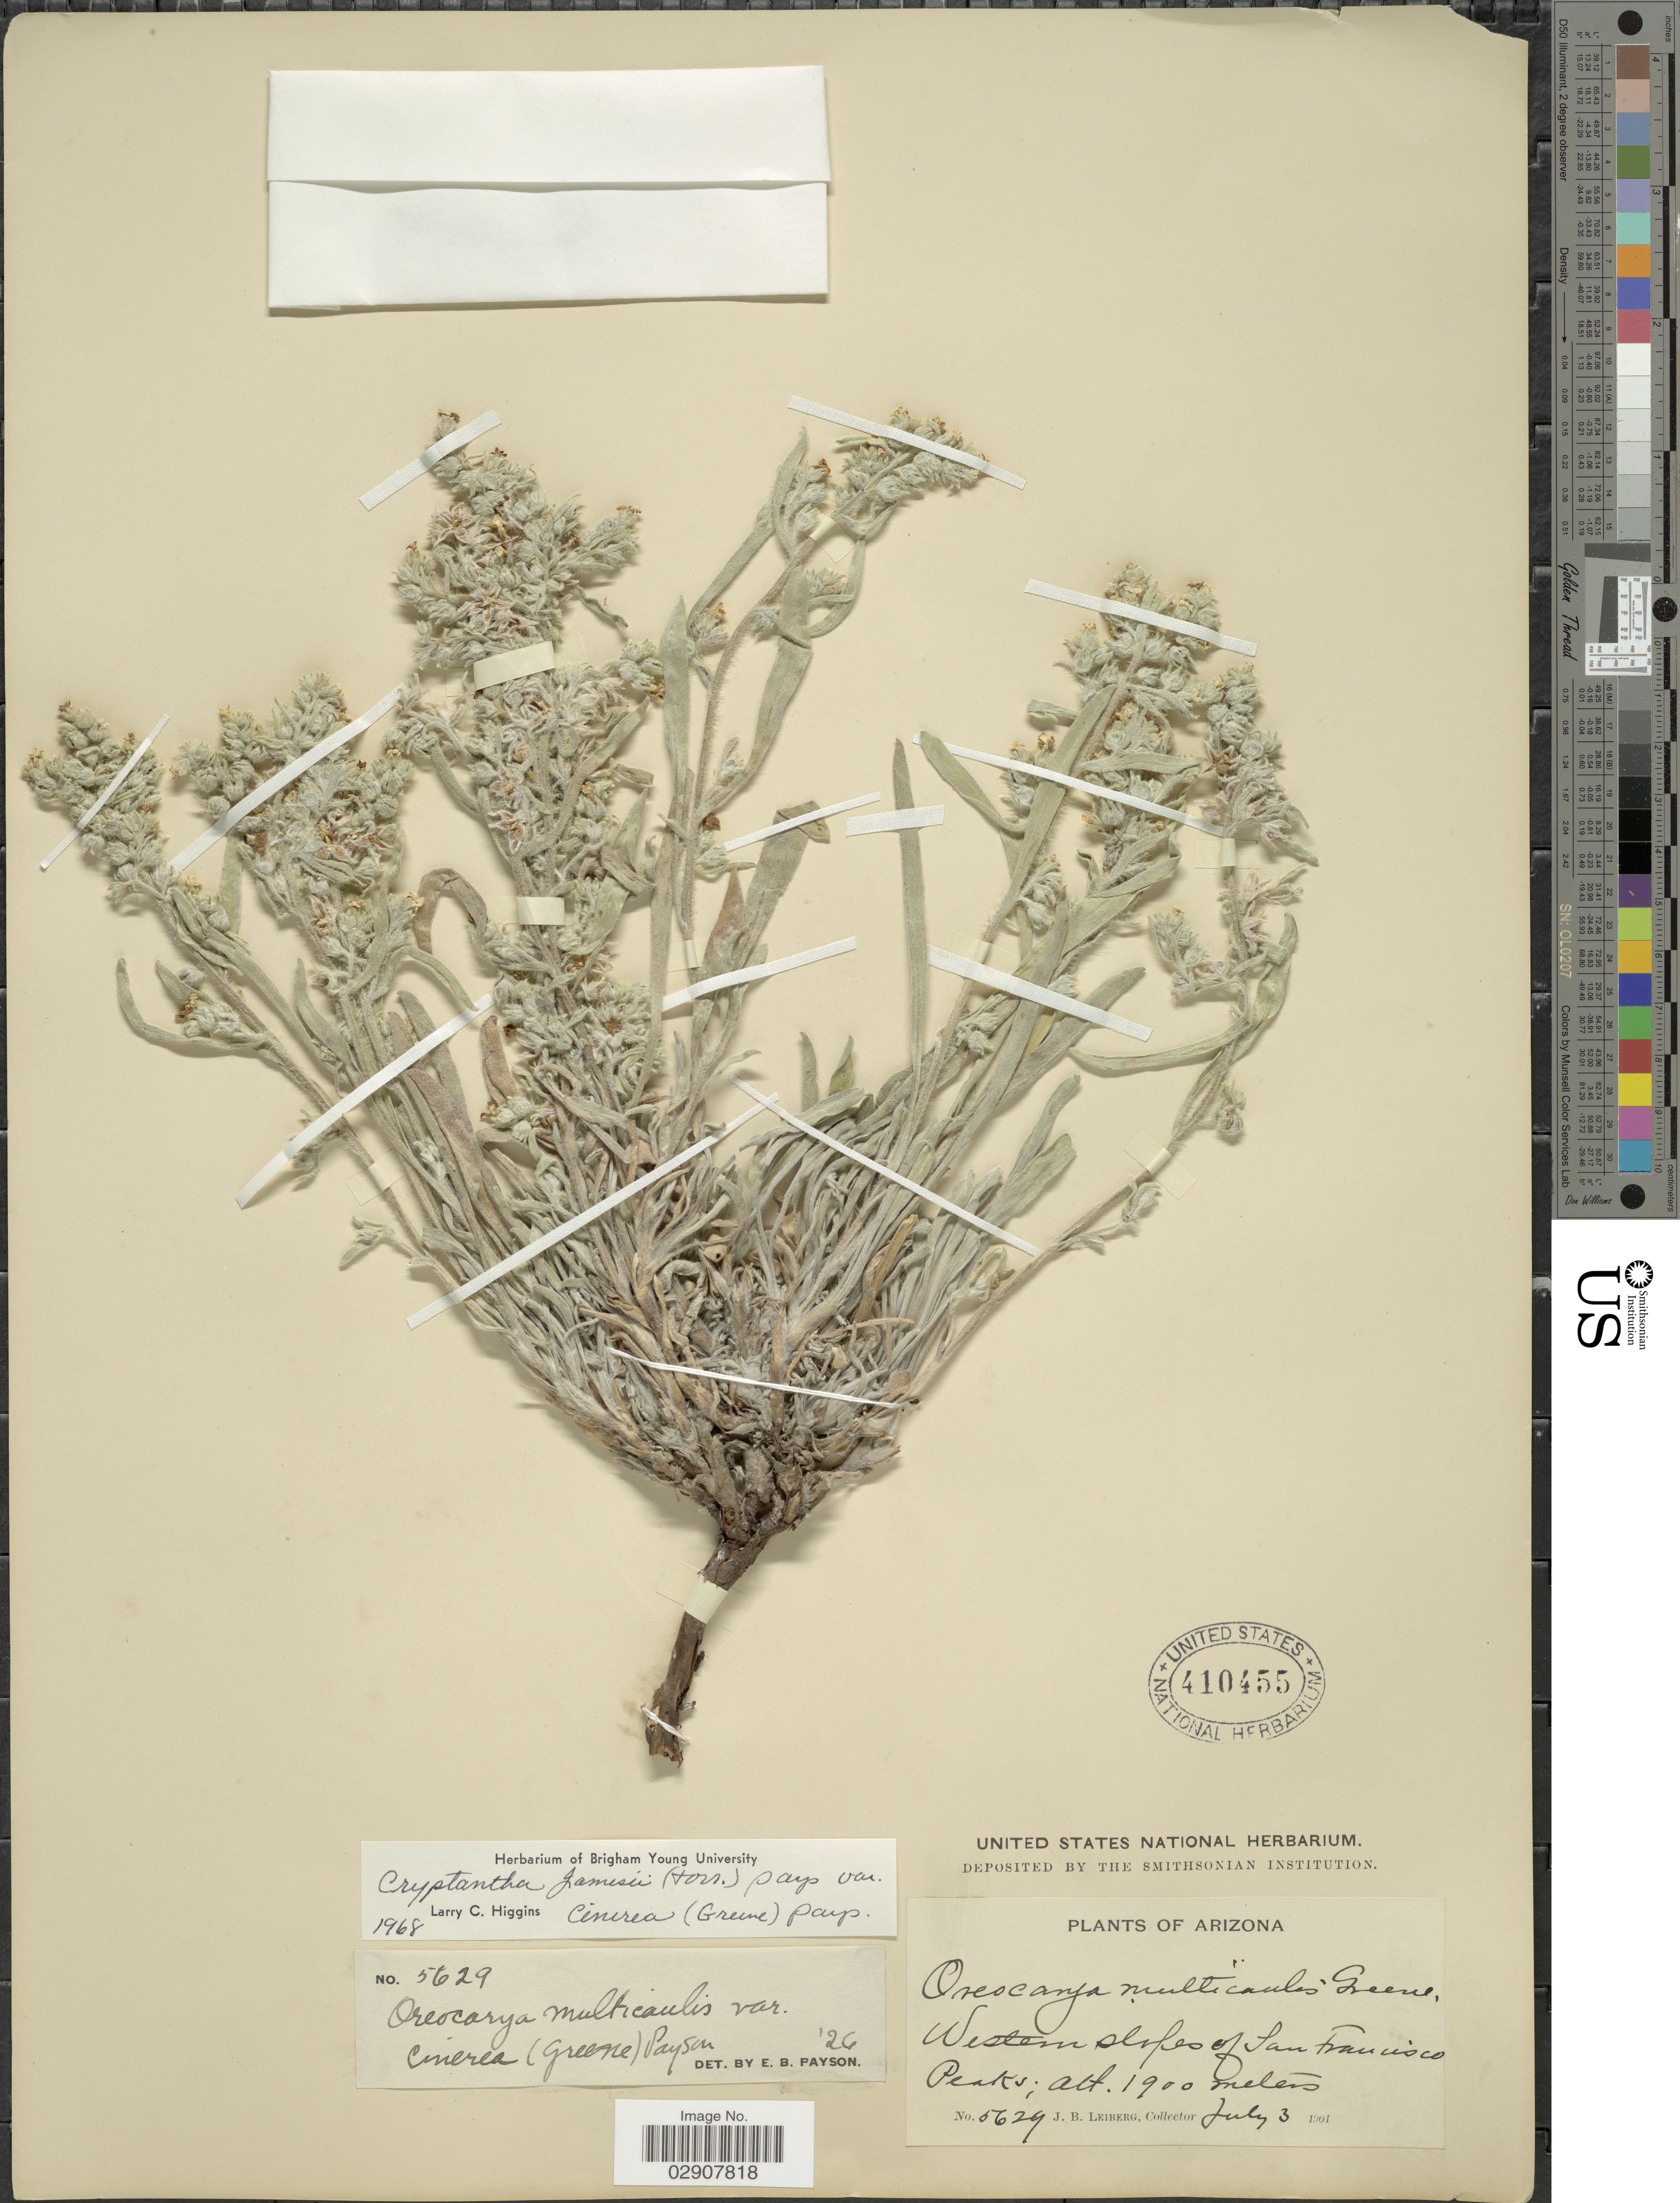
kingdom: Plantae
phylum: Tracheophyta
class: Magnoliopsida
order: Boraginales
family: Boraginaceae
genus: Cryptantha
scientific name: Cryptantha jamesii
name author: (Torr.) Payson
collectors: J. B. Leiberg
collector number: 5629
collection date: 1901-07-03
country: United States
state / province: Arizona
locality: Western slopes of San Francisco Peaks. Arizona.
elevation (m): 1900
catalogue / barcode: US 410455